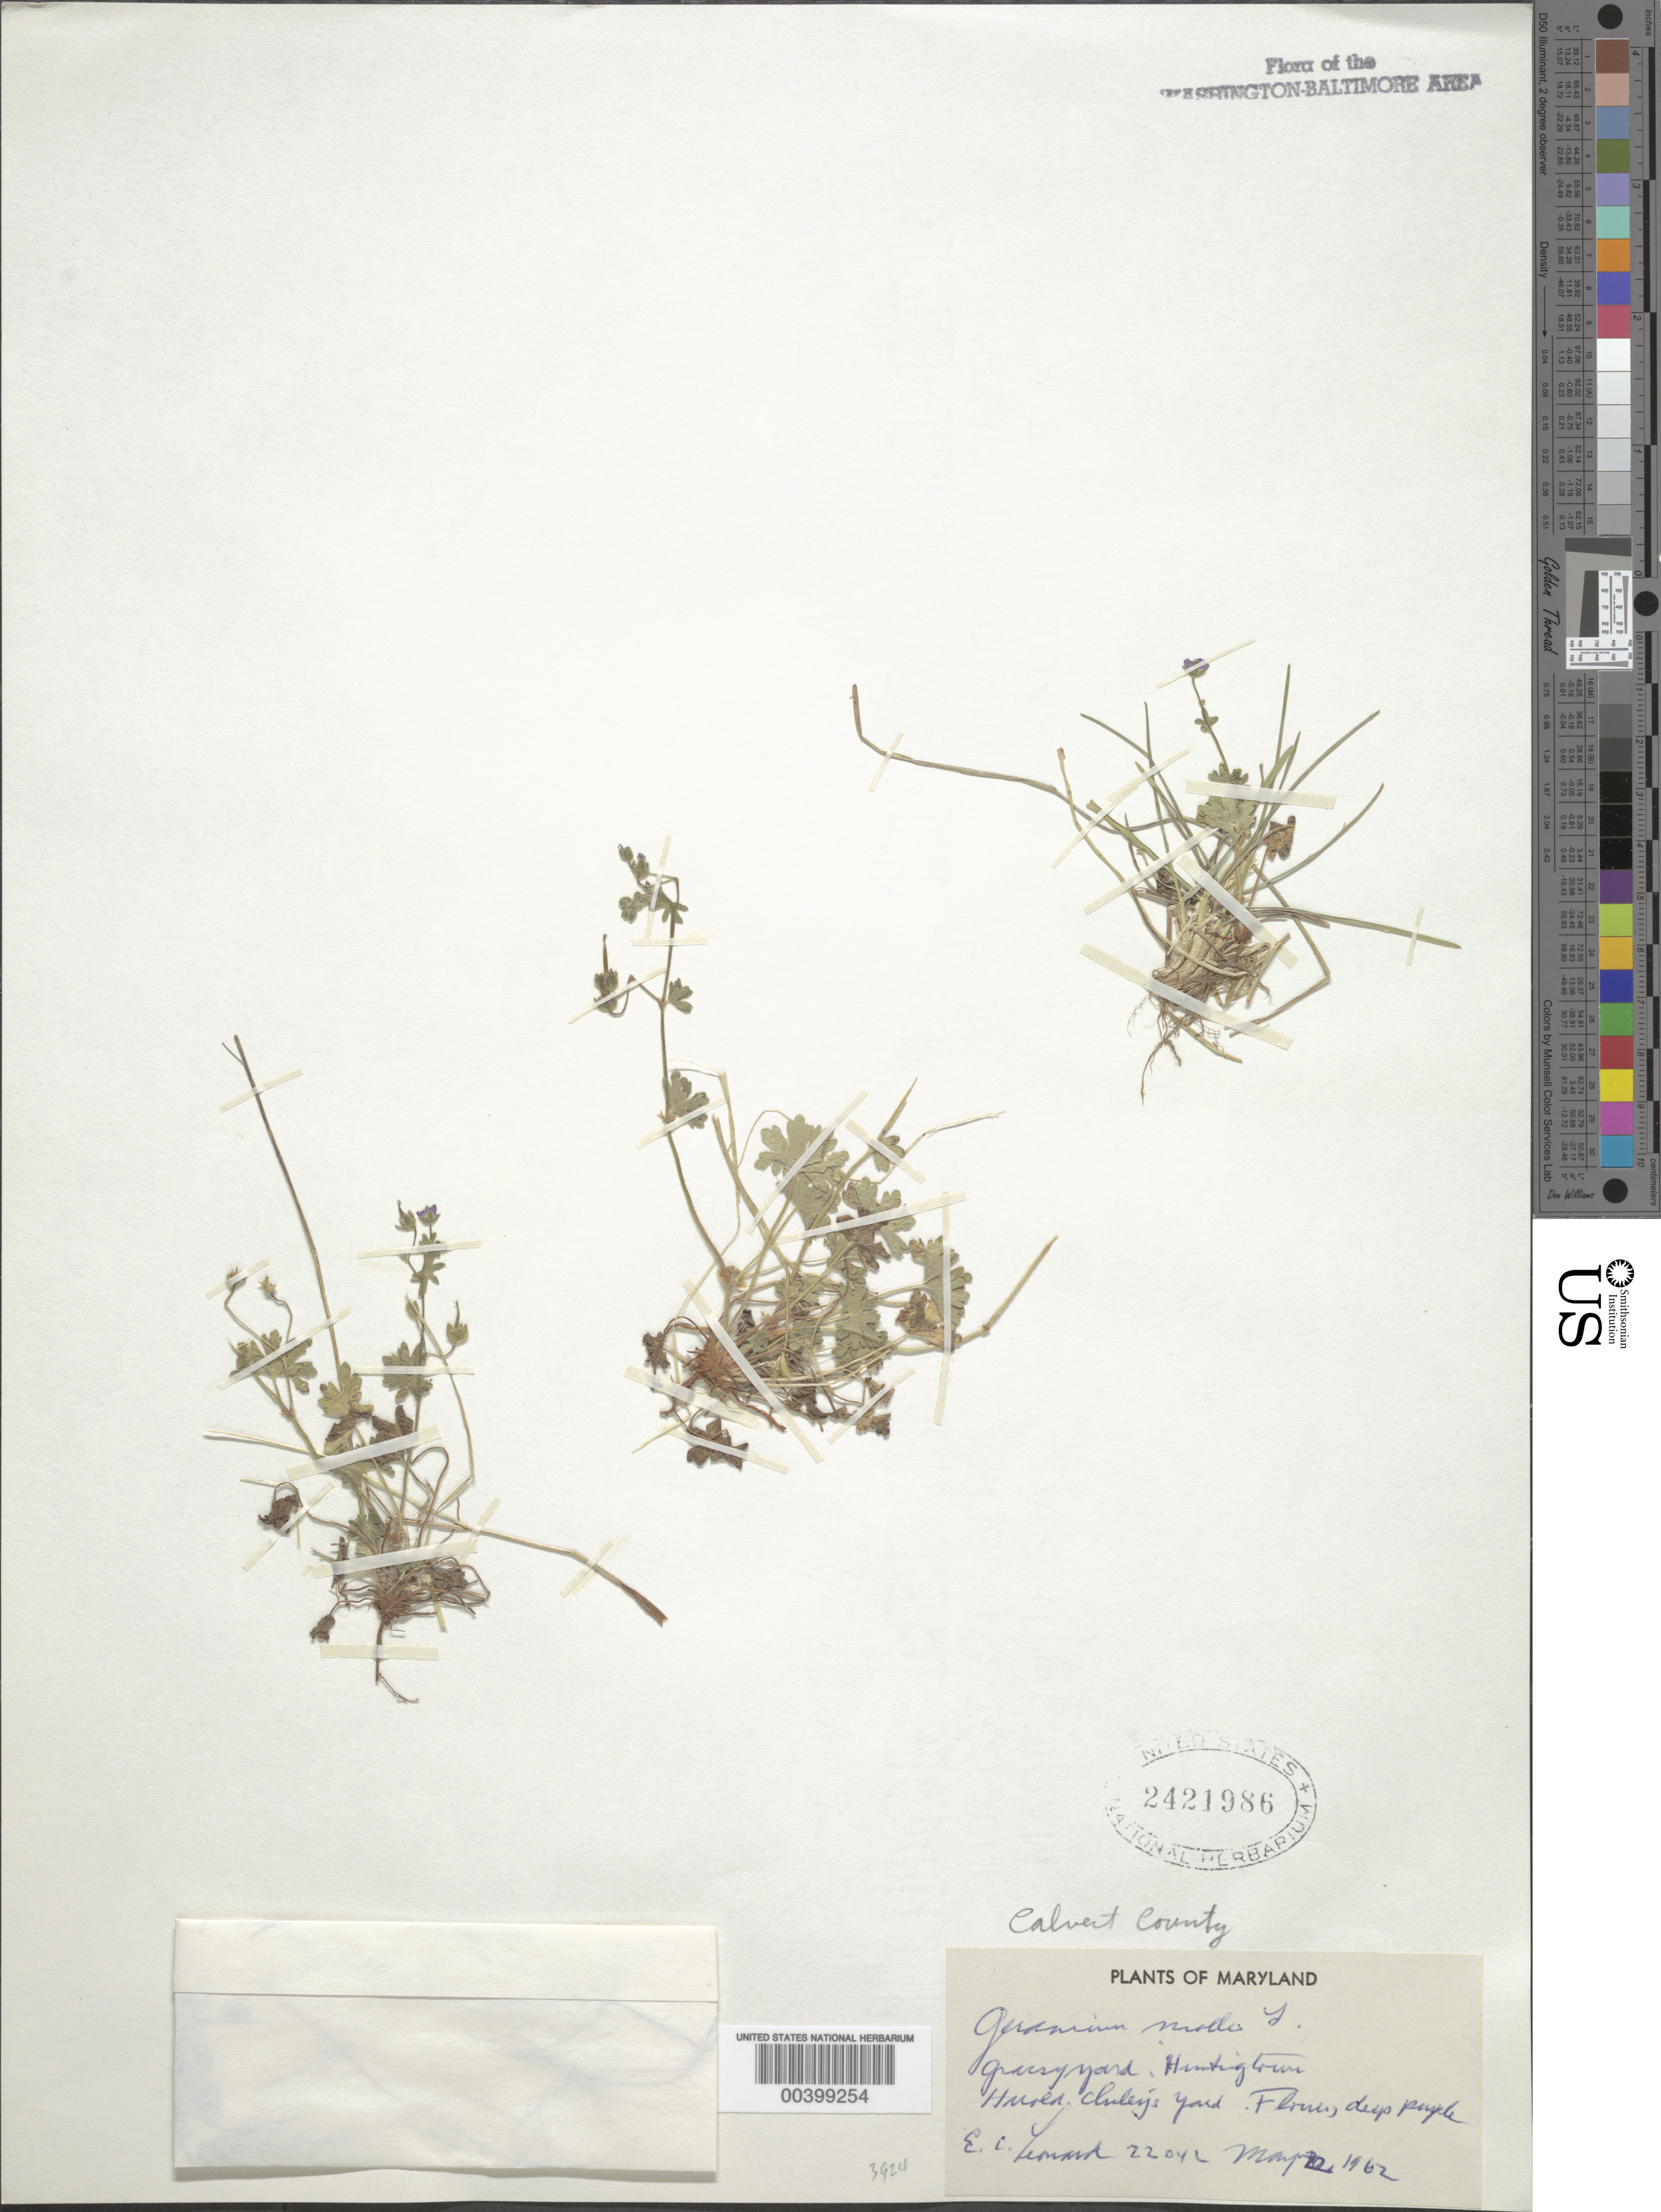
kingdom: Plantae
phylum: Tracheophyta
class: Magnoliopsida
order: Geraniales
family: Geraniaceae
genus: Geranium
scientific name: Geranium molle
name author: L.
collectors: E. C. Leonard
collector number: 22042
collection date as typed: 22 May 1962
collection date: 1962-05-22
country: United States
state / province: Maryland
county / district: Calvert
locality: Huntington, Cluley Yard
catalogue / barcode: US 2421986